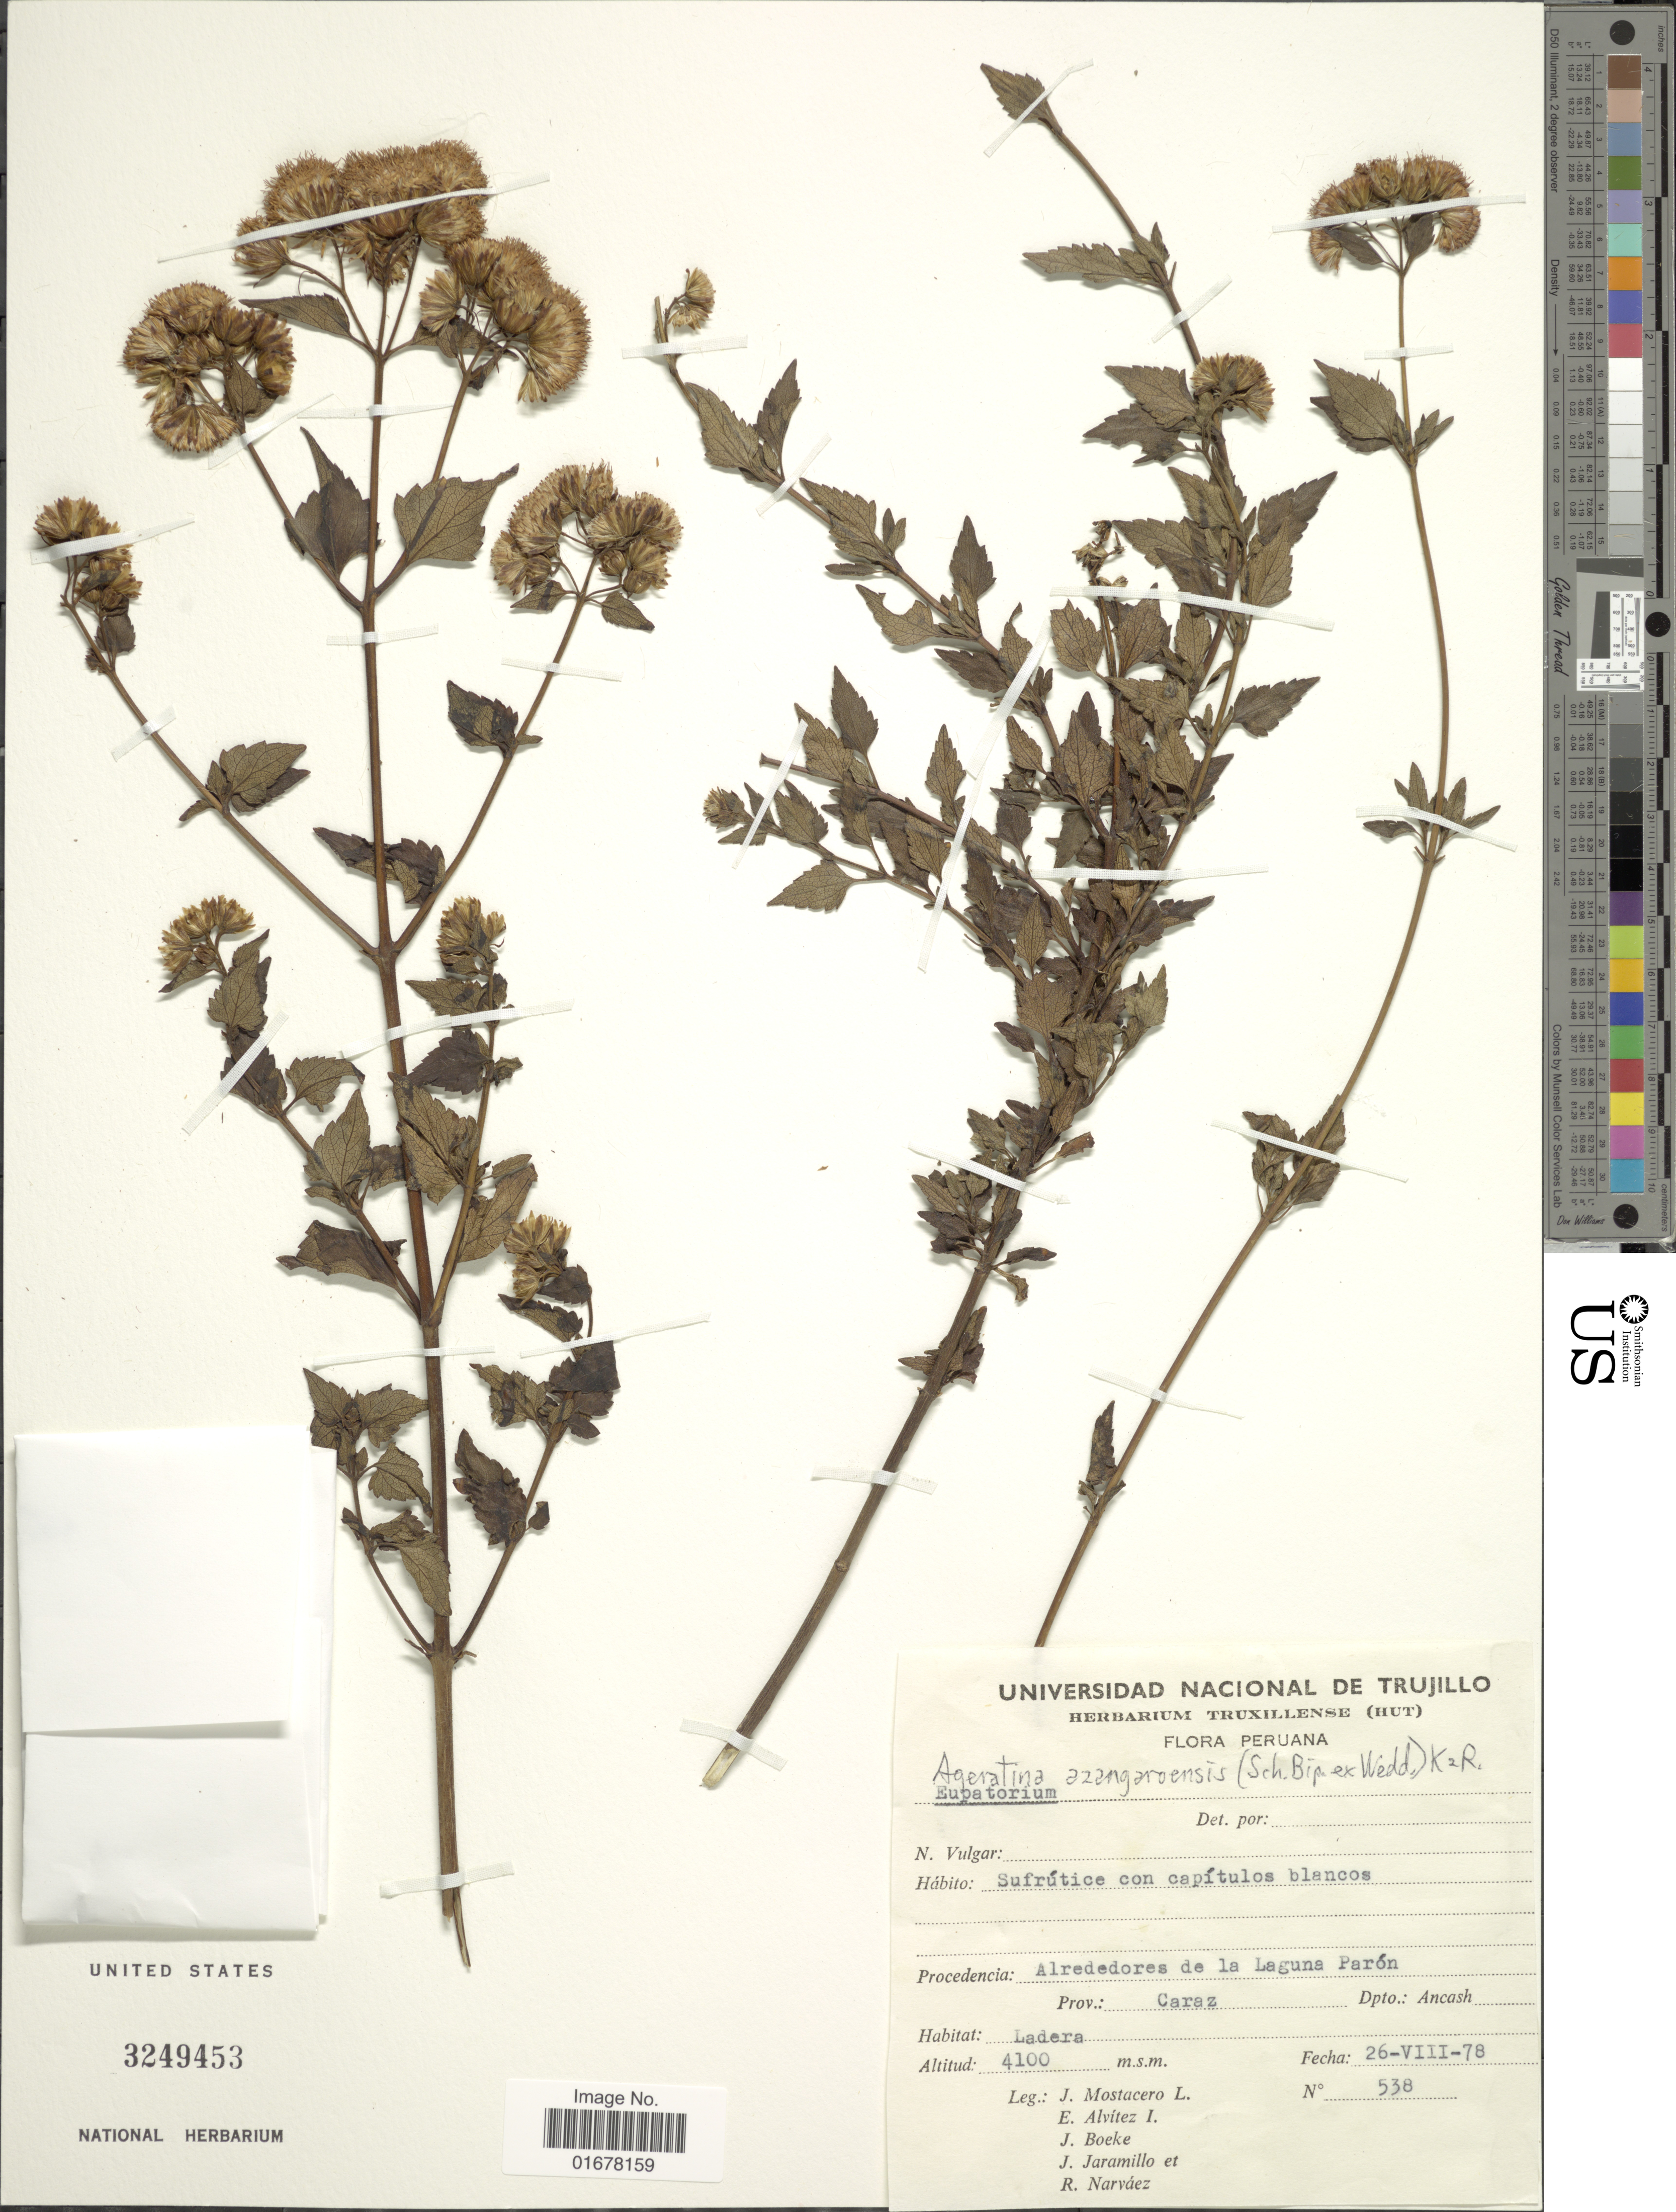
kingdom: Plantae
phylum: Tracheophyta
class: Magnoliopsida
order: Asterales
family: Asteraceae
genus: Ageratina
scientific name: Ageratina azangaroensis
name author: (Sch. Bip. ex Wedd.) R.M. King & H. Rob.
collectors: J. Mostacero L., E. Alvitez I., J. D. Boeke, J. Jaramillo & R. Narváez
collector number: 538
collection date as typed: Transcribed d/m/y: 26/8/78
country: Peru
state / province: Ancash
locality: Procedencia, Alrededores de la Laguna Paron, Prov. Caraz, Dpto.: Ancash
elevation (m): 4100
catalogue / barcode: US 3249453